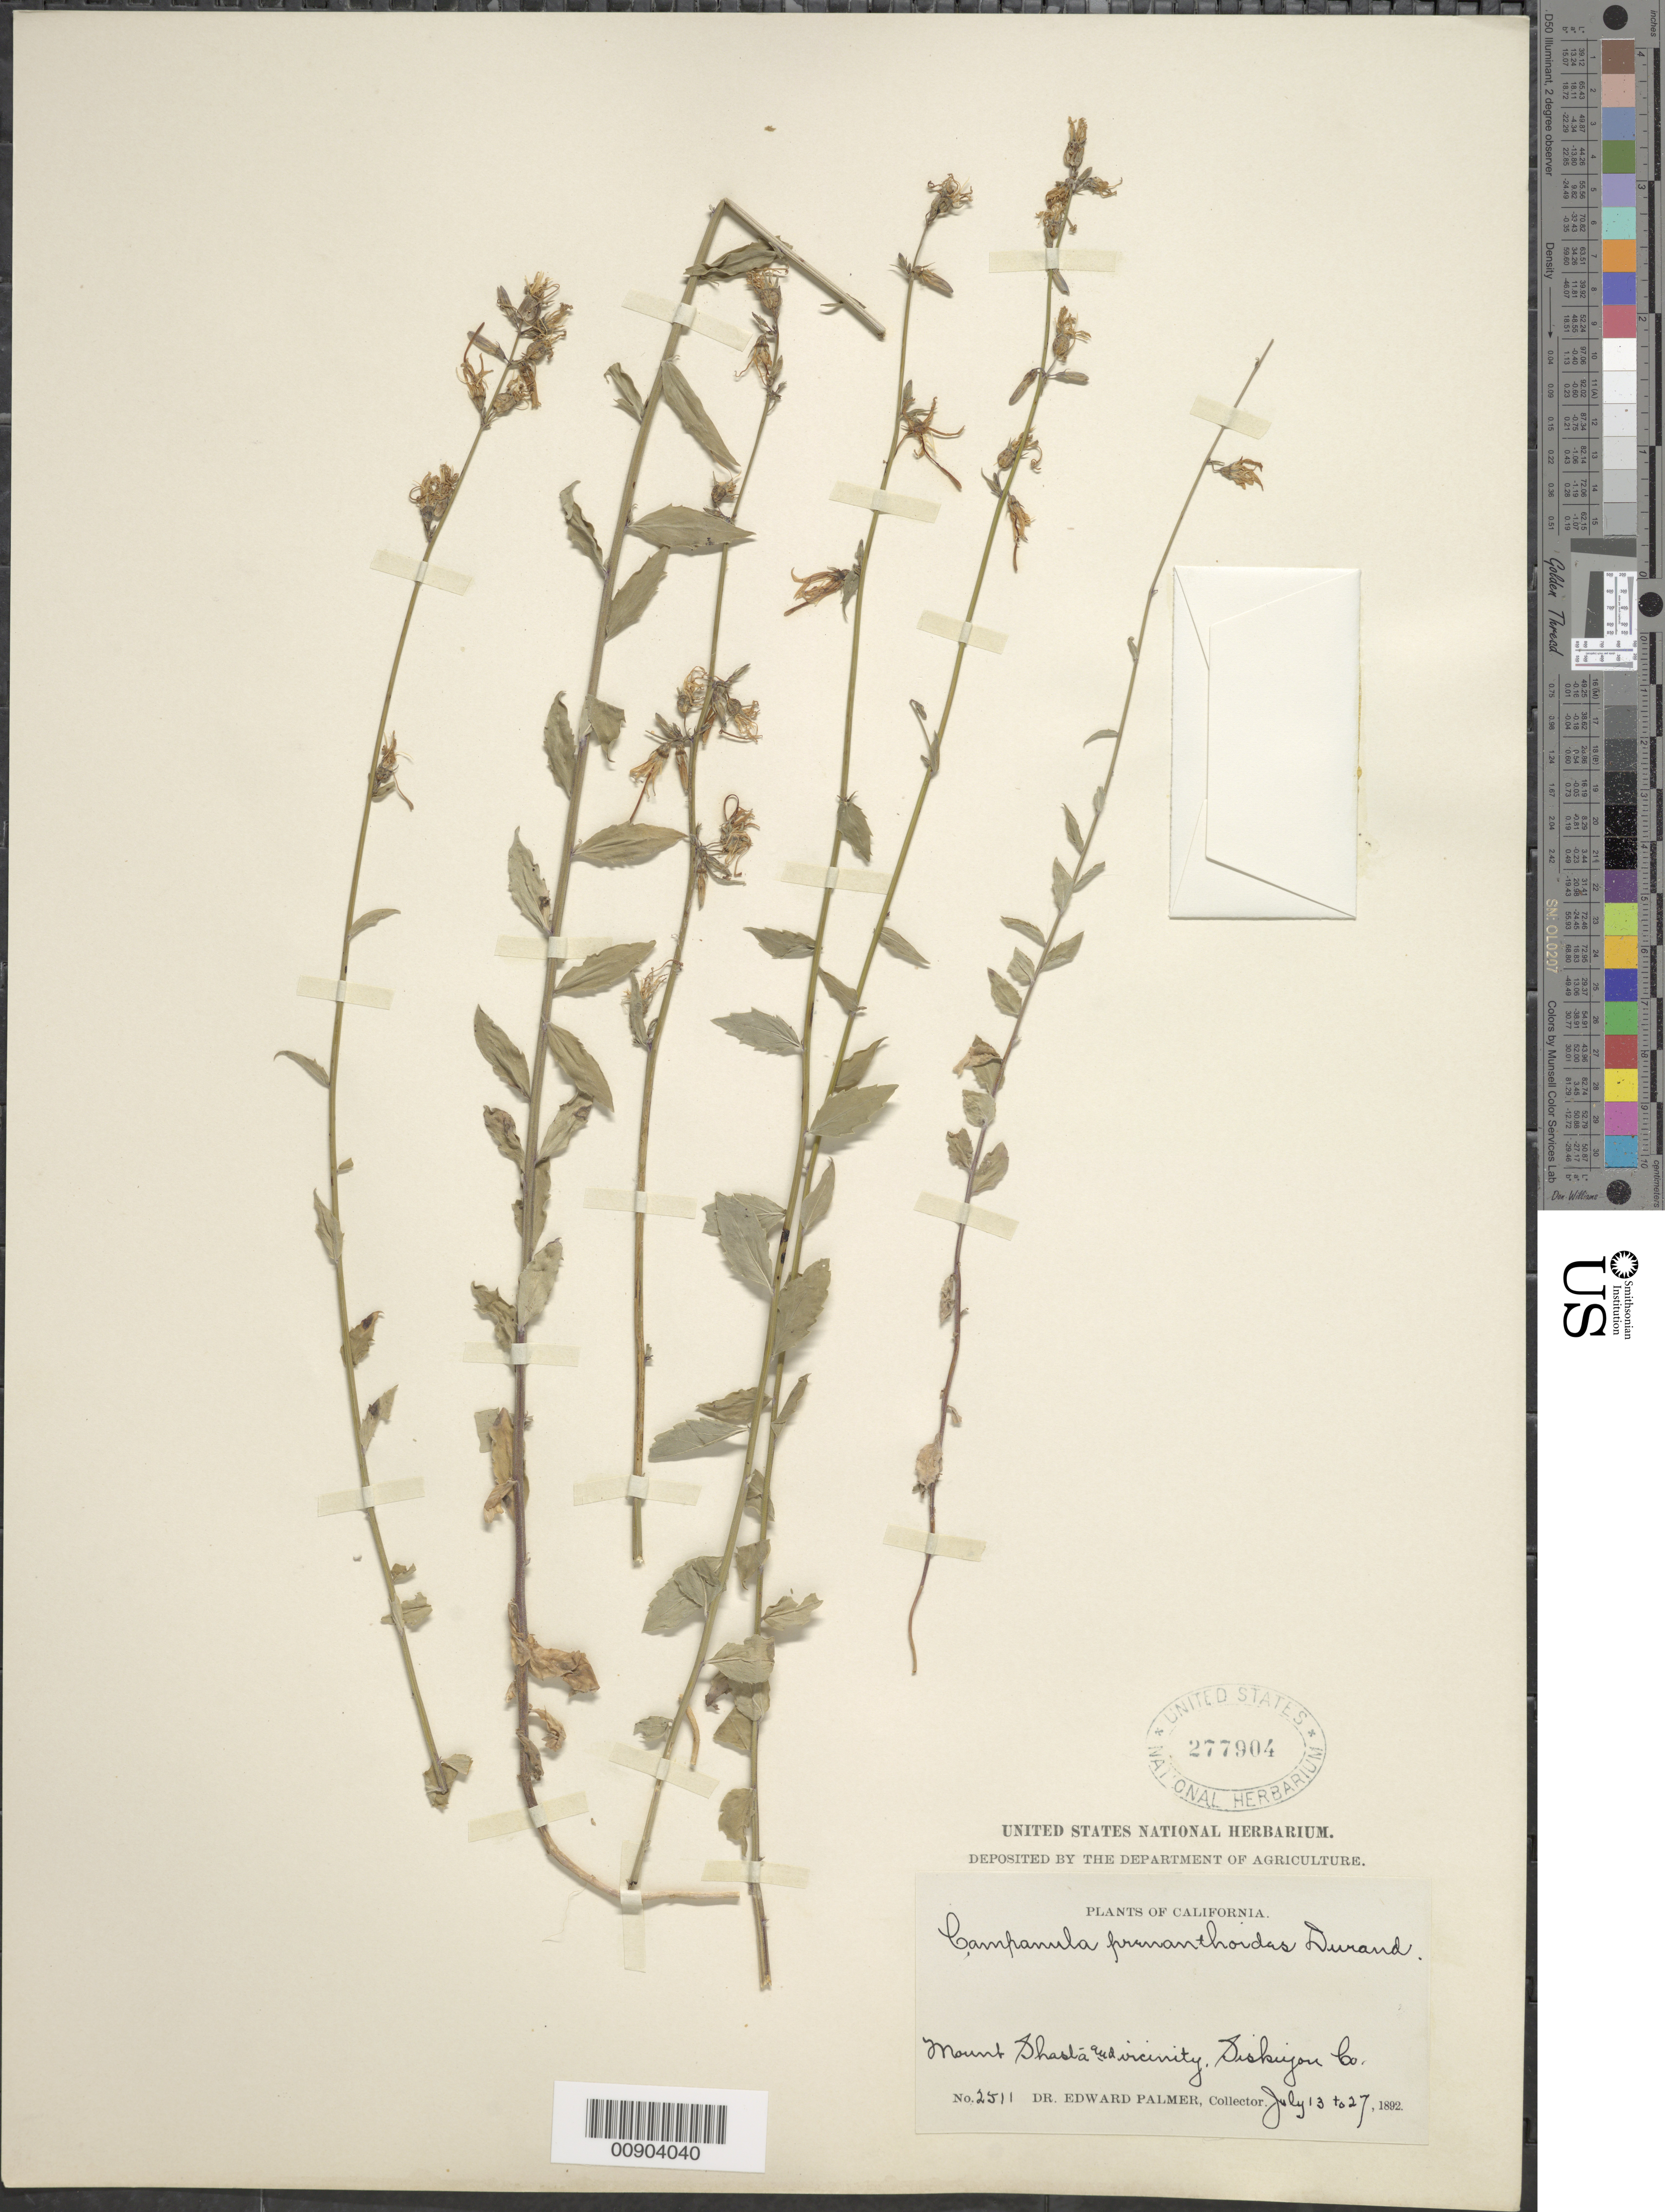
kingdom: Plantae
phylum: Tracheophyta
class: Magnoliopsida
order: Asterales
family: Campanulaceae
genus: Campanula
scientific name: Campanula prenanthoides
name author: Durand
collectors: E. Palmer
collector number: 2511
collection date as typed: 13 Jul 1892 to 27 Jul 1892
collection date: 1892-07-13/1892-07-27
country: United States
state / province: California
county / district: Siskiyou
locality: Mt. Shasta and vicinity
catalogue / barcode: US 277904